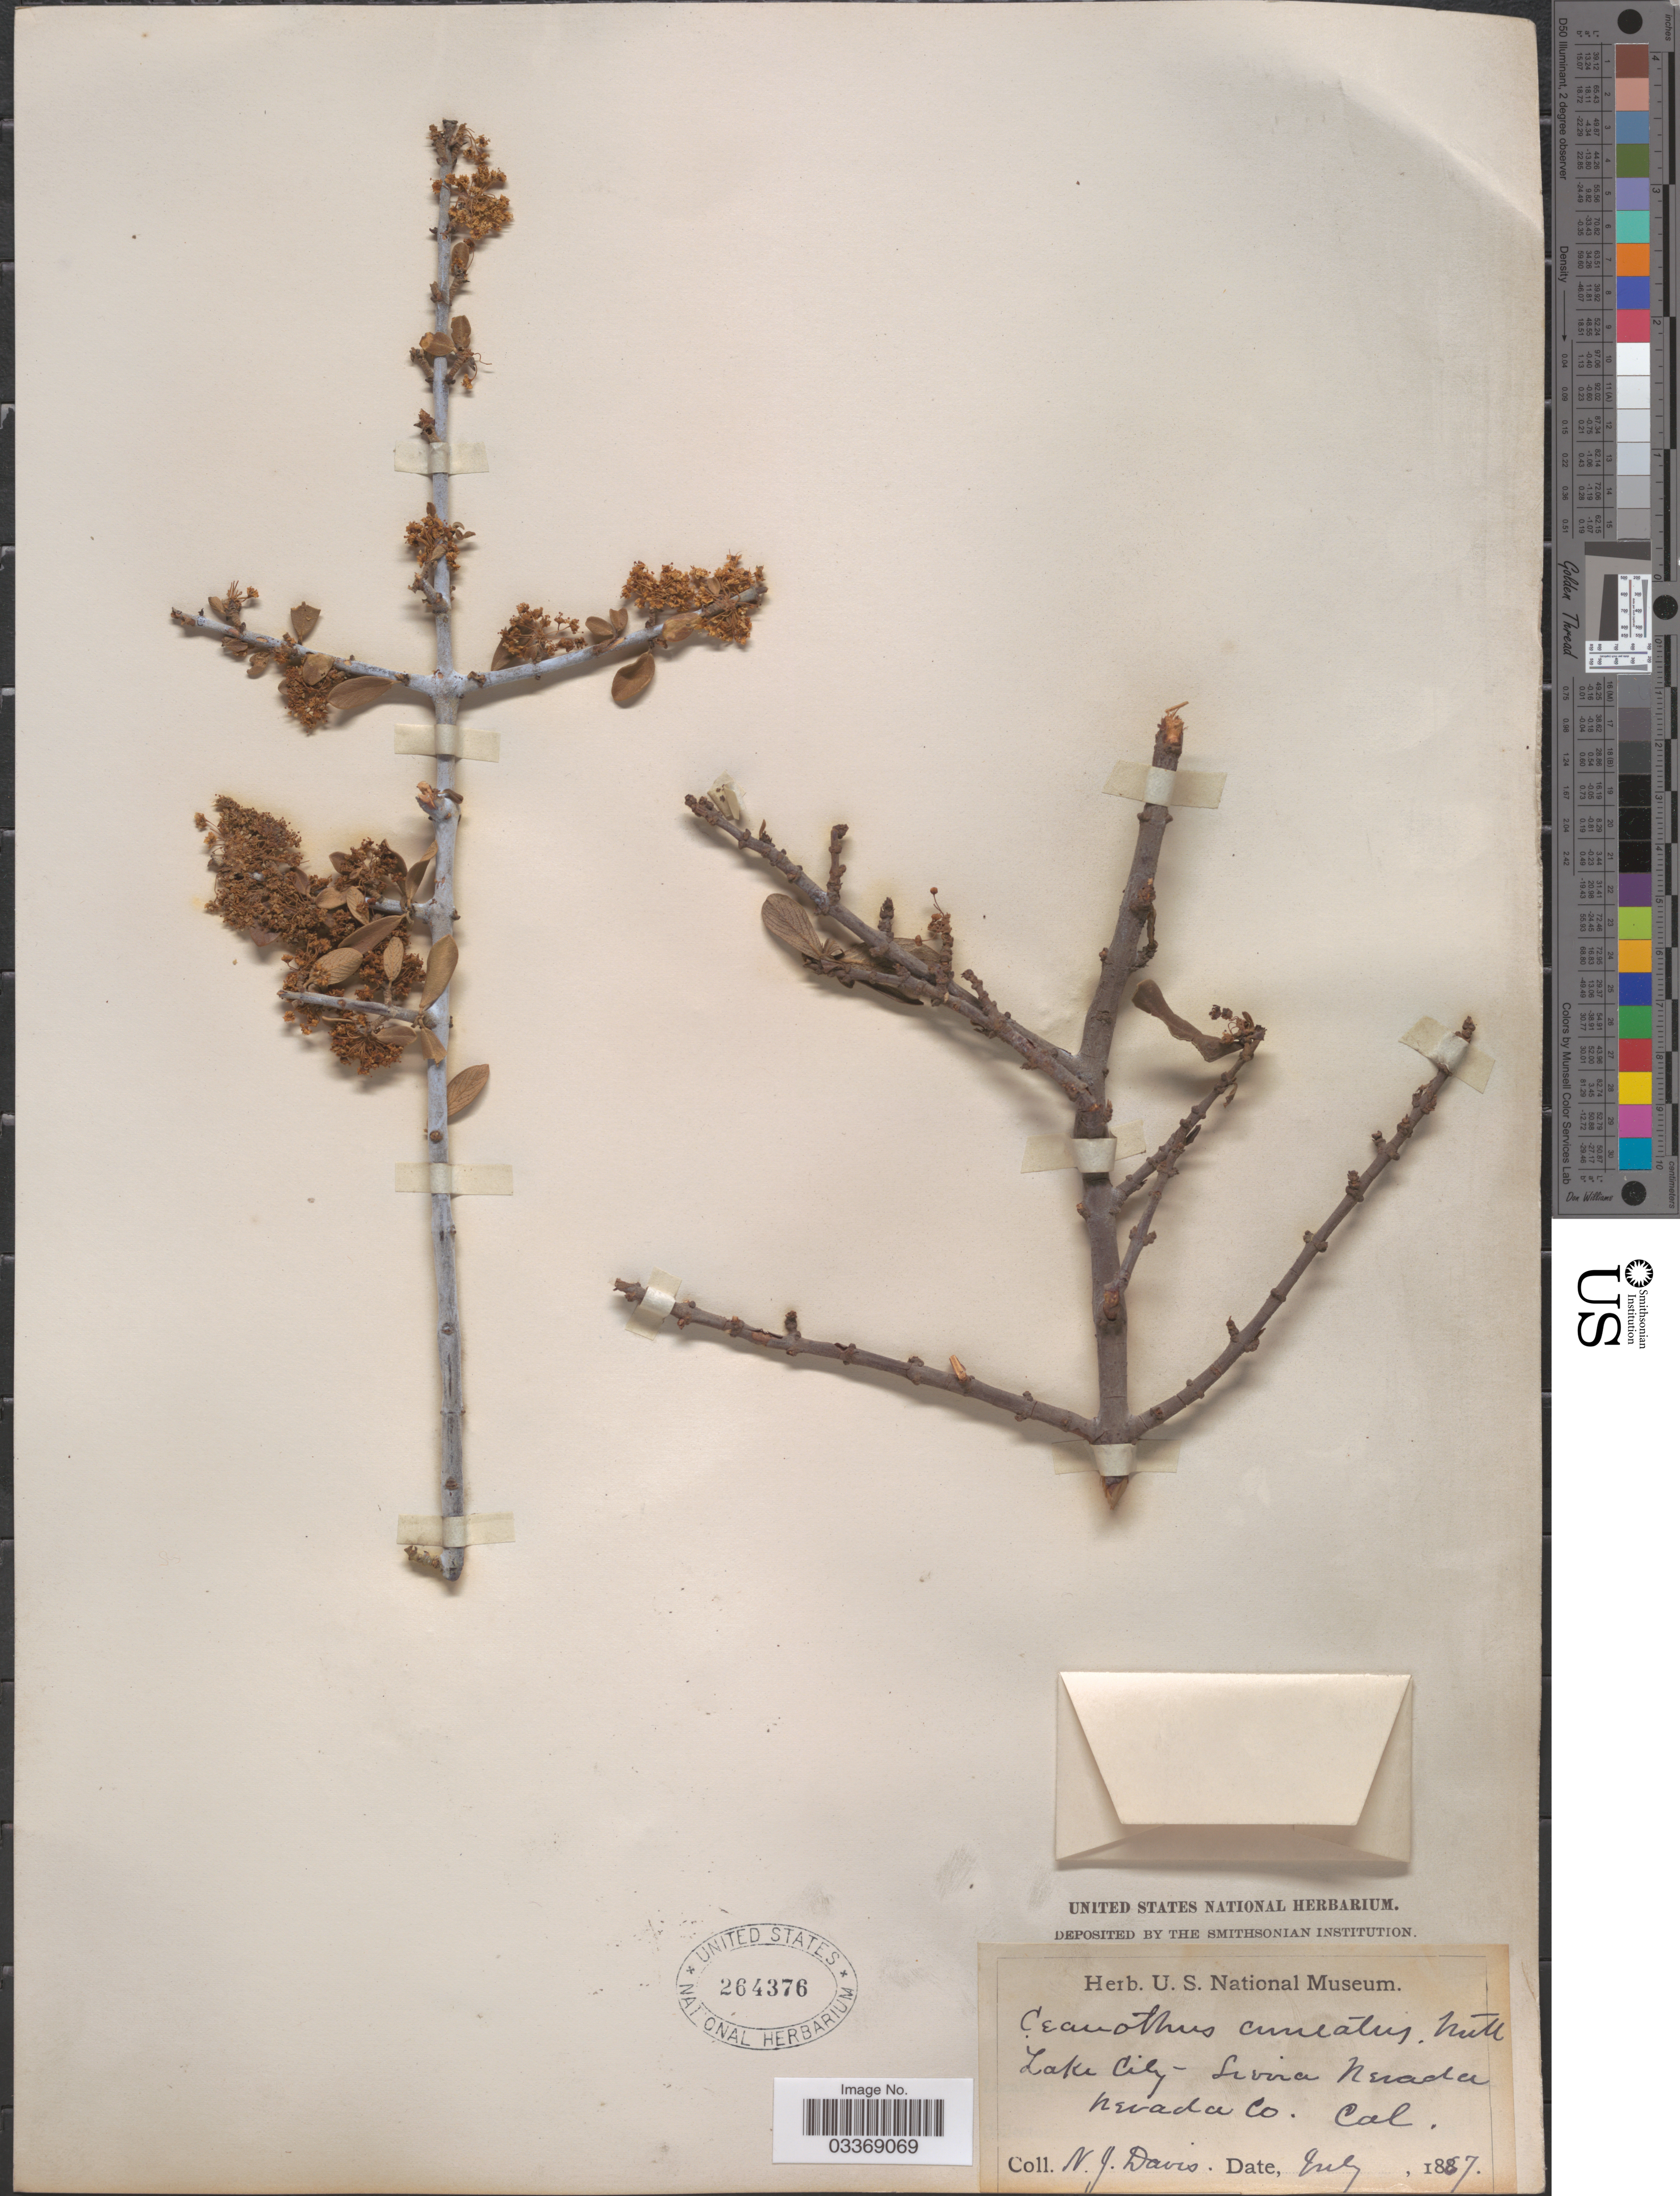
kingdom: Plantae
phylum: Tracheophyta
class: Magnoliopsida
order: Rosales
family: Rhamnaceae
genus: Ceanothus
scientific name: Ceanothus cuneatus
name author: (Hook.) Nutt.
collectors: N. Davis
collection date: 1867-07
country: United States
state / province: California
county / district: Nevada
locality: Lake City - Sierra Nevada. Nevada Co.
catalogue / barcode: US 264376